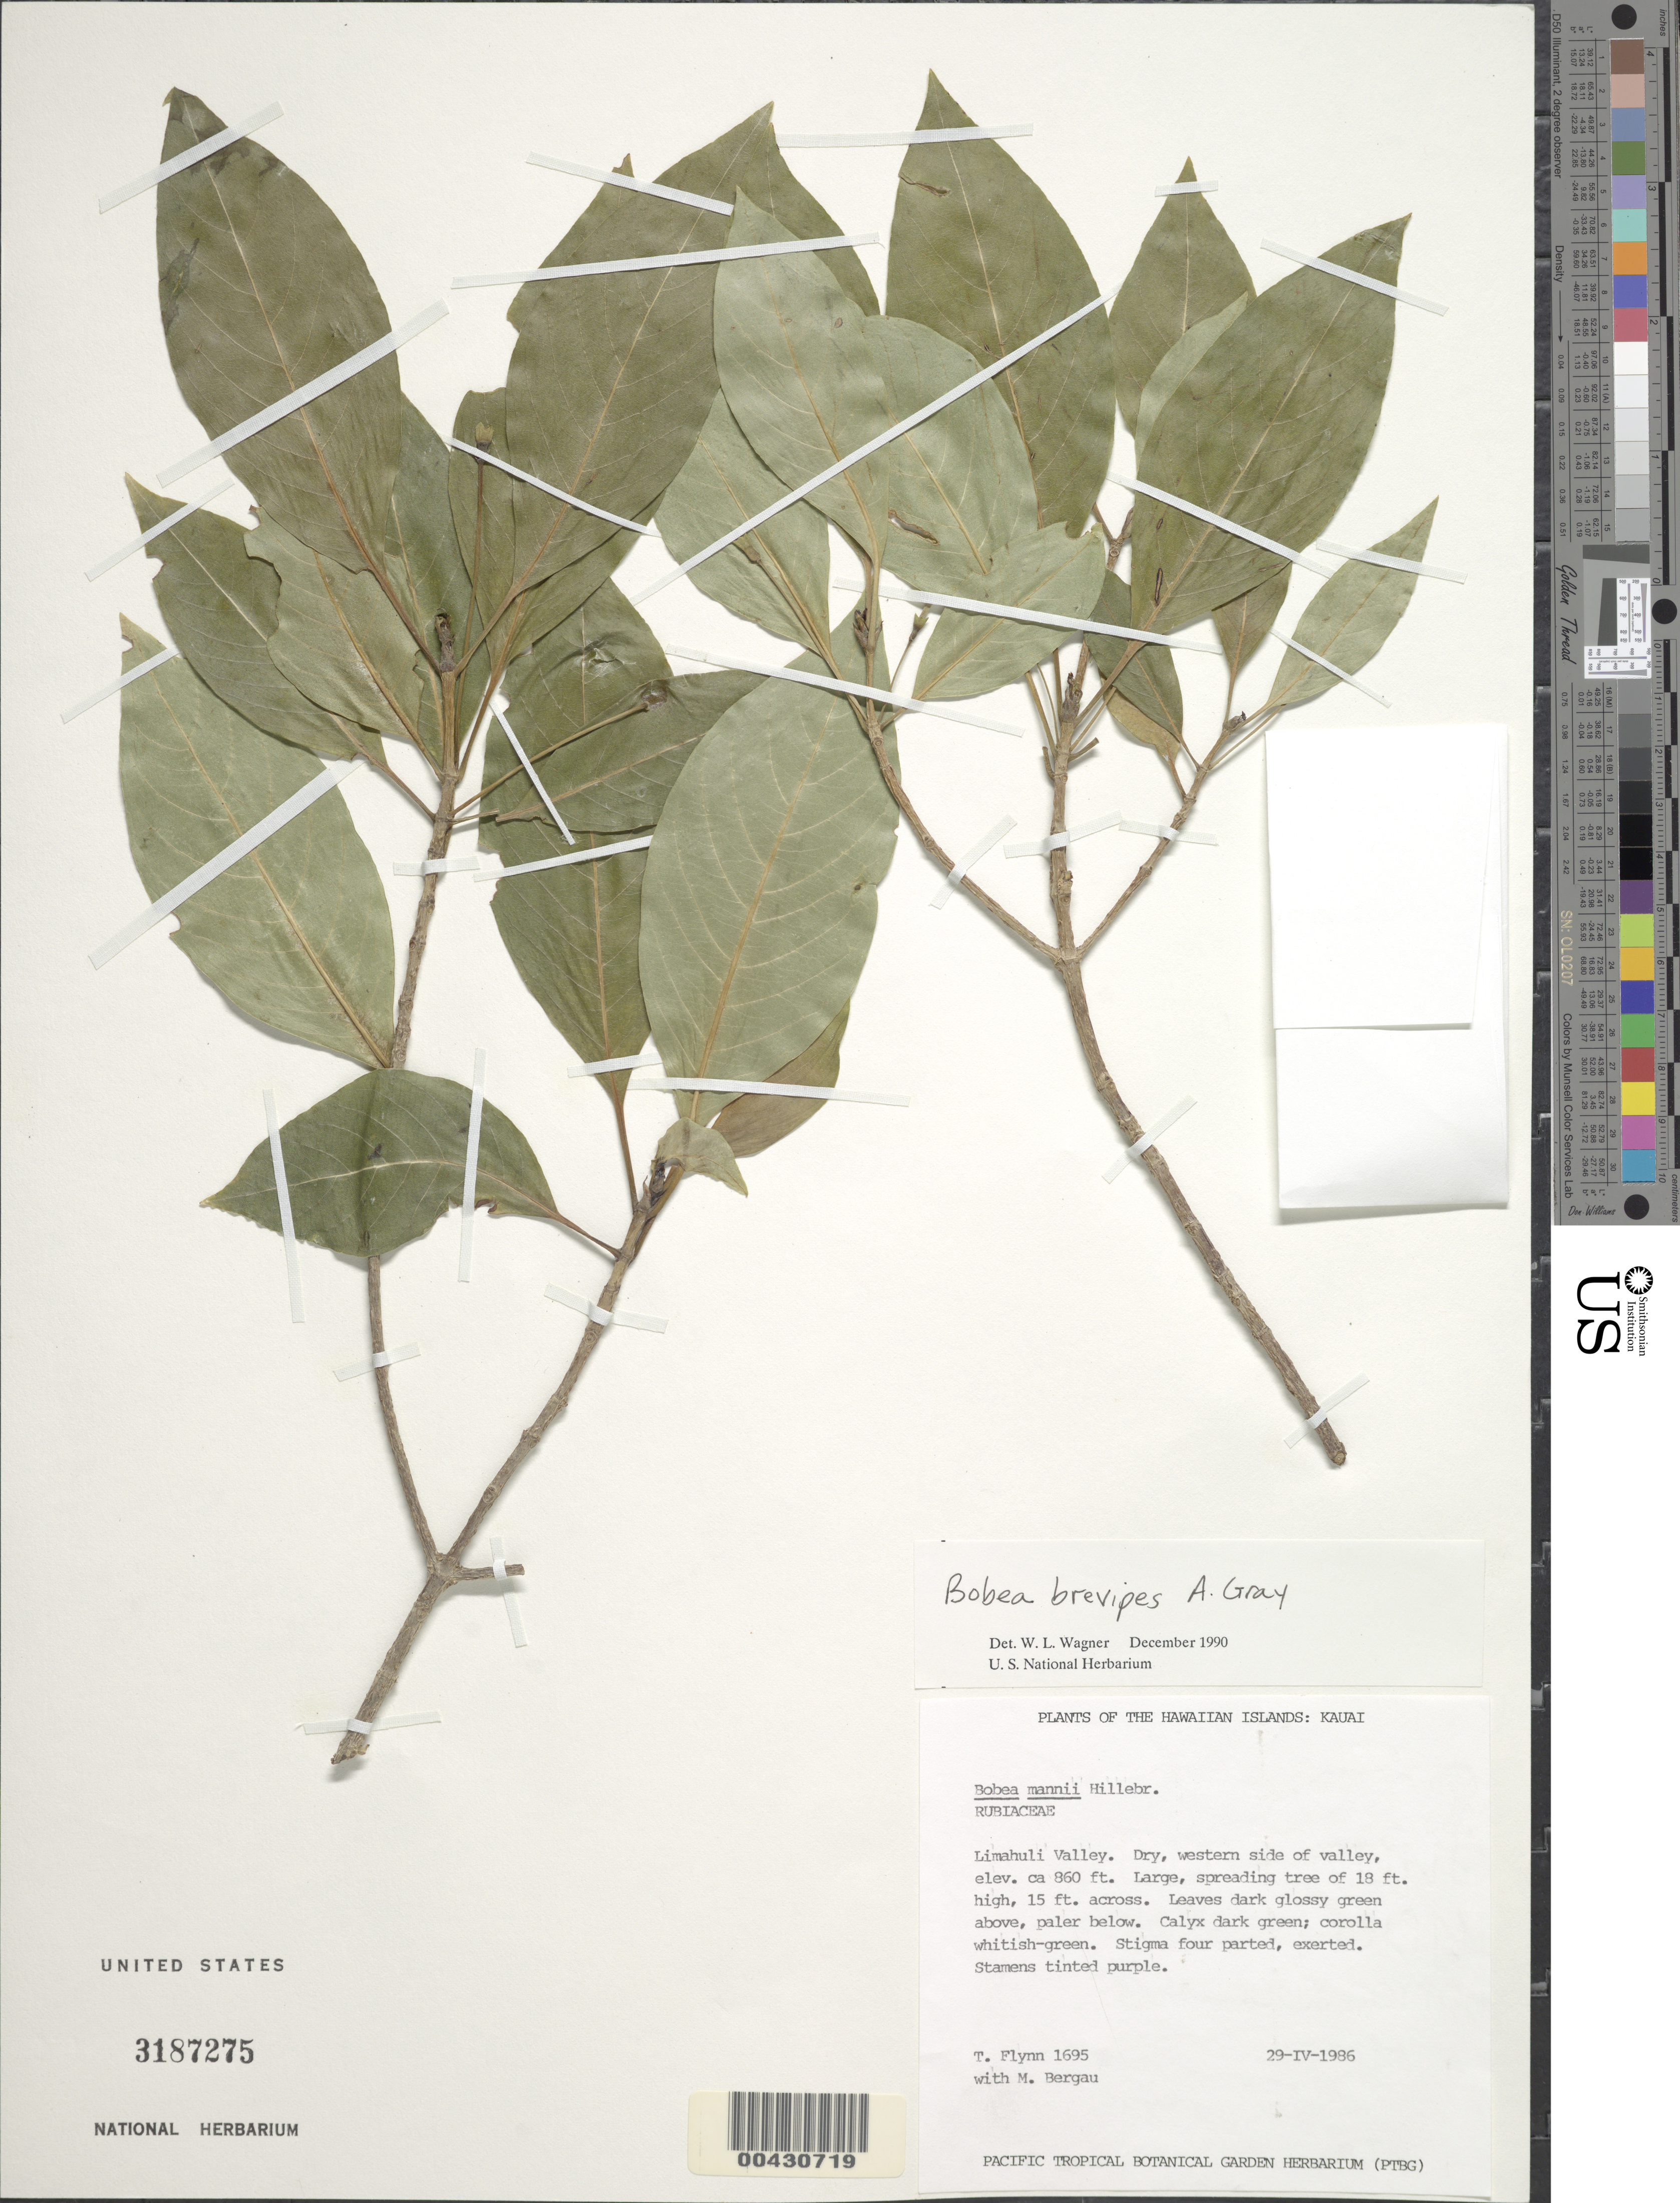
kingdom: Plantae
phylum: Tracheophyta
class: Magnoliopsida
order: Gentianales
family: Rubiaceae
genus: Bobea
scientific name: Bobea brevipes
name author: A. Gray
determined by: Wagner, W. L., (BOT), Smithsonian Institution - National Museum of Natural History (UNITED STATES)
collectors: T. W. Flynn & M. Bergau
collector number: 1695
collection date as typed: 29 Apr 1986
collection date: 1986-04-29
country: United States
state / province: Hawaii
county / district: Kauai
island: Kaua'i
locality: Limahuli Valley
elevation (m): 262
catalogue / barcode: US 3187275